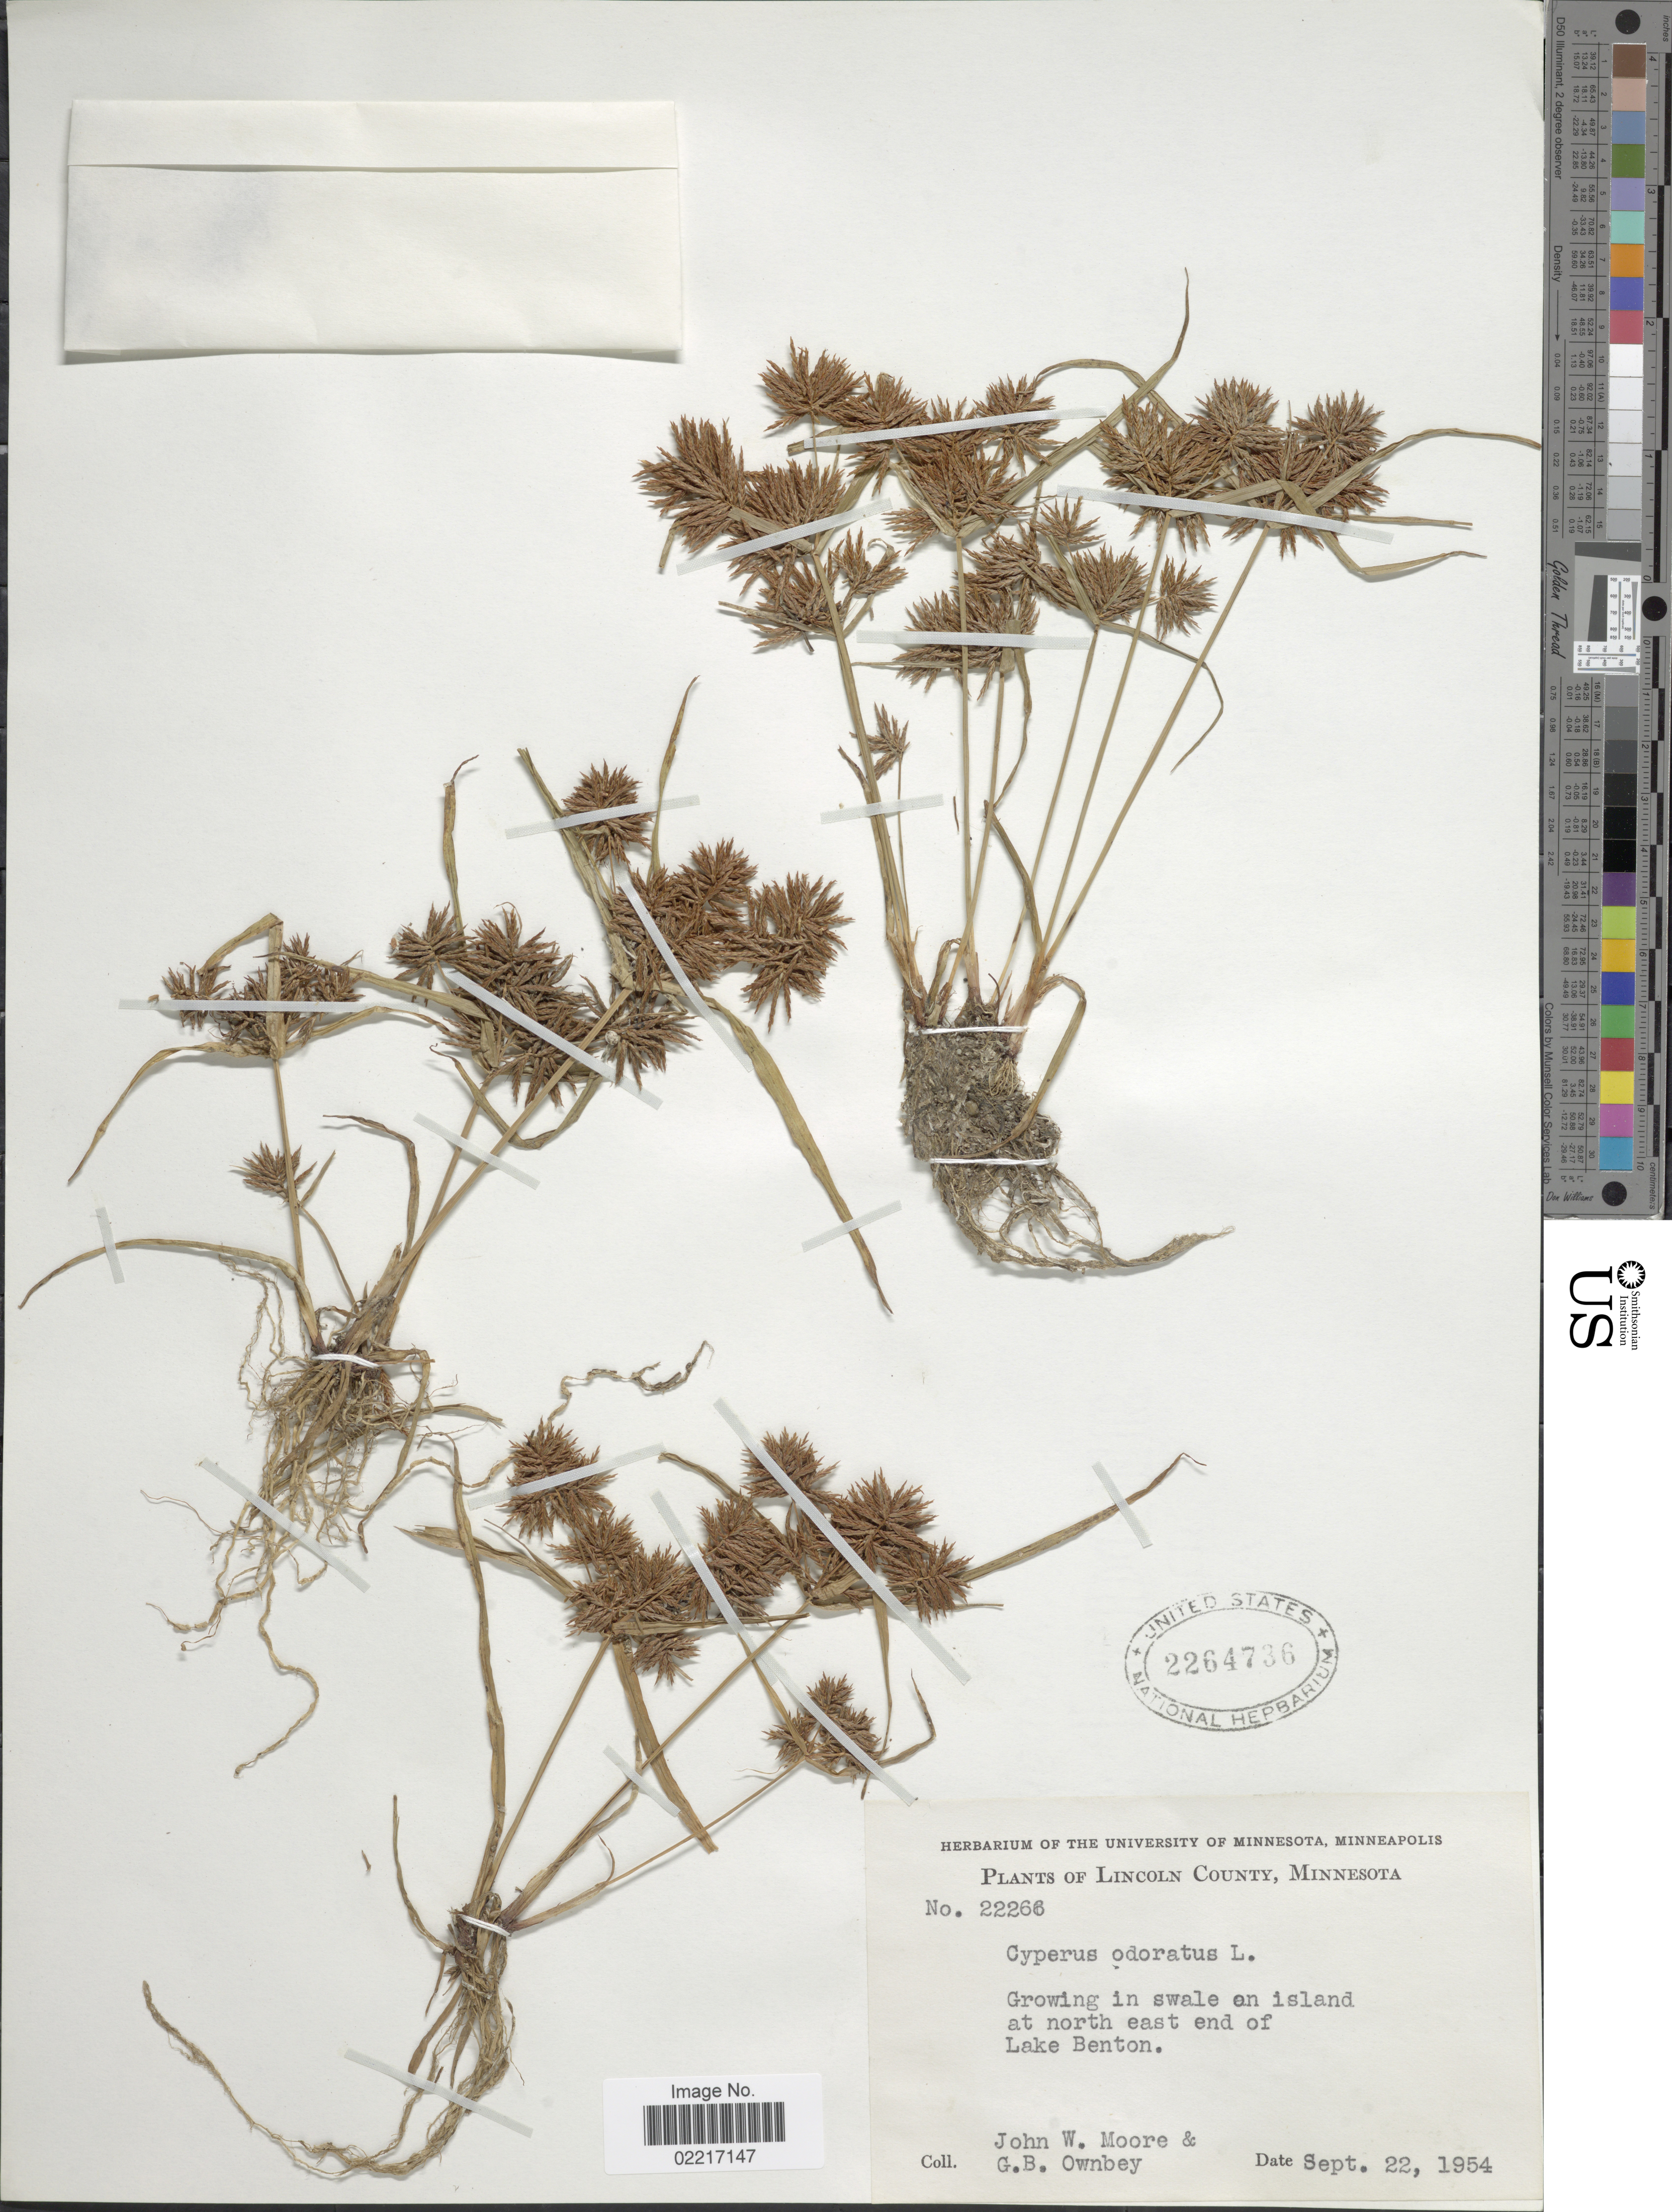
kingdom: Plantae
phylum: Tracheophyta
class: Liliopsida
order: Poales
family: Cyperaceae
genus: Cyperus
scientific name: Cyperus odoratus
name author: L.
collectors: J. W. Moore & G. B. Ownbey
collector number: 22266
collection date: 1954-09-22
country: United States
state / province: Minnesota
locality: Lincoln County, growing in swale on island at north east end of Lake Benton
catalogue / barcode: US 2264736